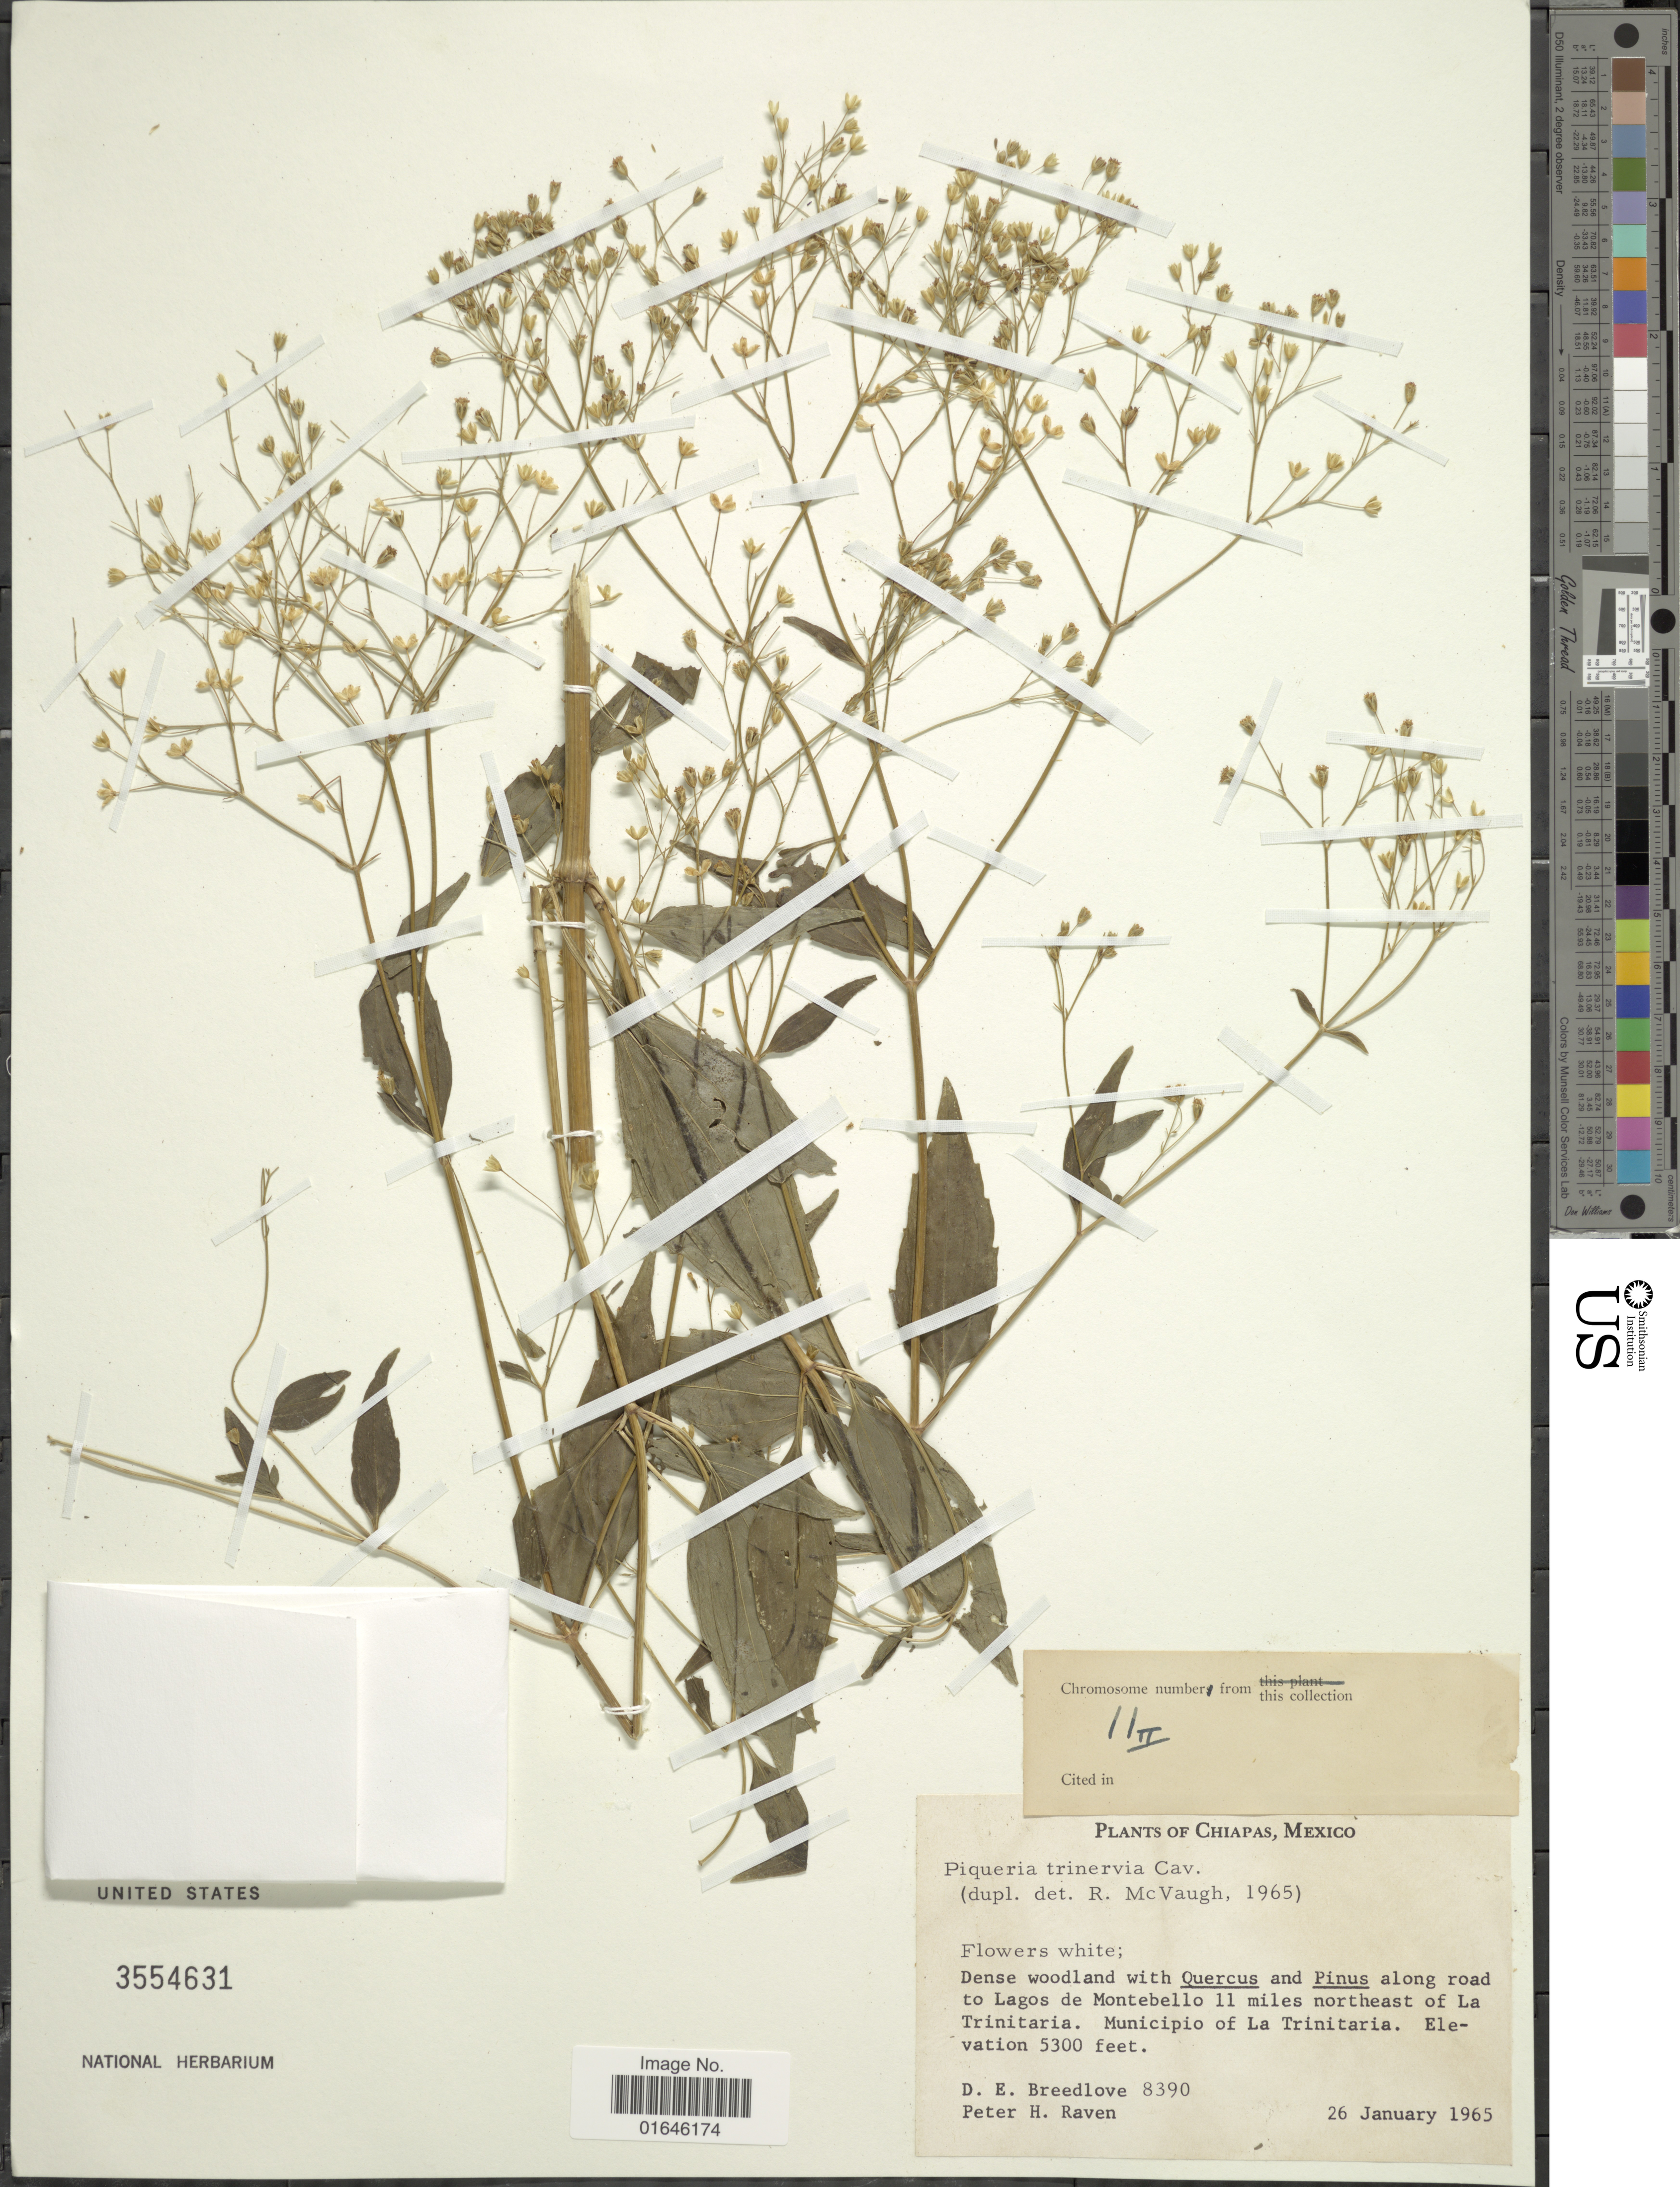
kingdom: Plantae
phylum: Tracheophyta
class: Magnoliopsida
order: Asterales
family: Asteraceae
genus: Piqueria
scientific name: Piqueria trinervia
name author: Cav.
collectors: D. E. Breedlove & P. Raven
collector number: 8390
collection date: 1965-01-26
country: Mexico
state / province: Chiapas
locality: Along road to Lagos de Montebello 11 miles northeast of La Trinitaria, Municipio of La Trinitaria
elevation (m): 1615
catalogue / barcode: US 3554631